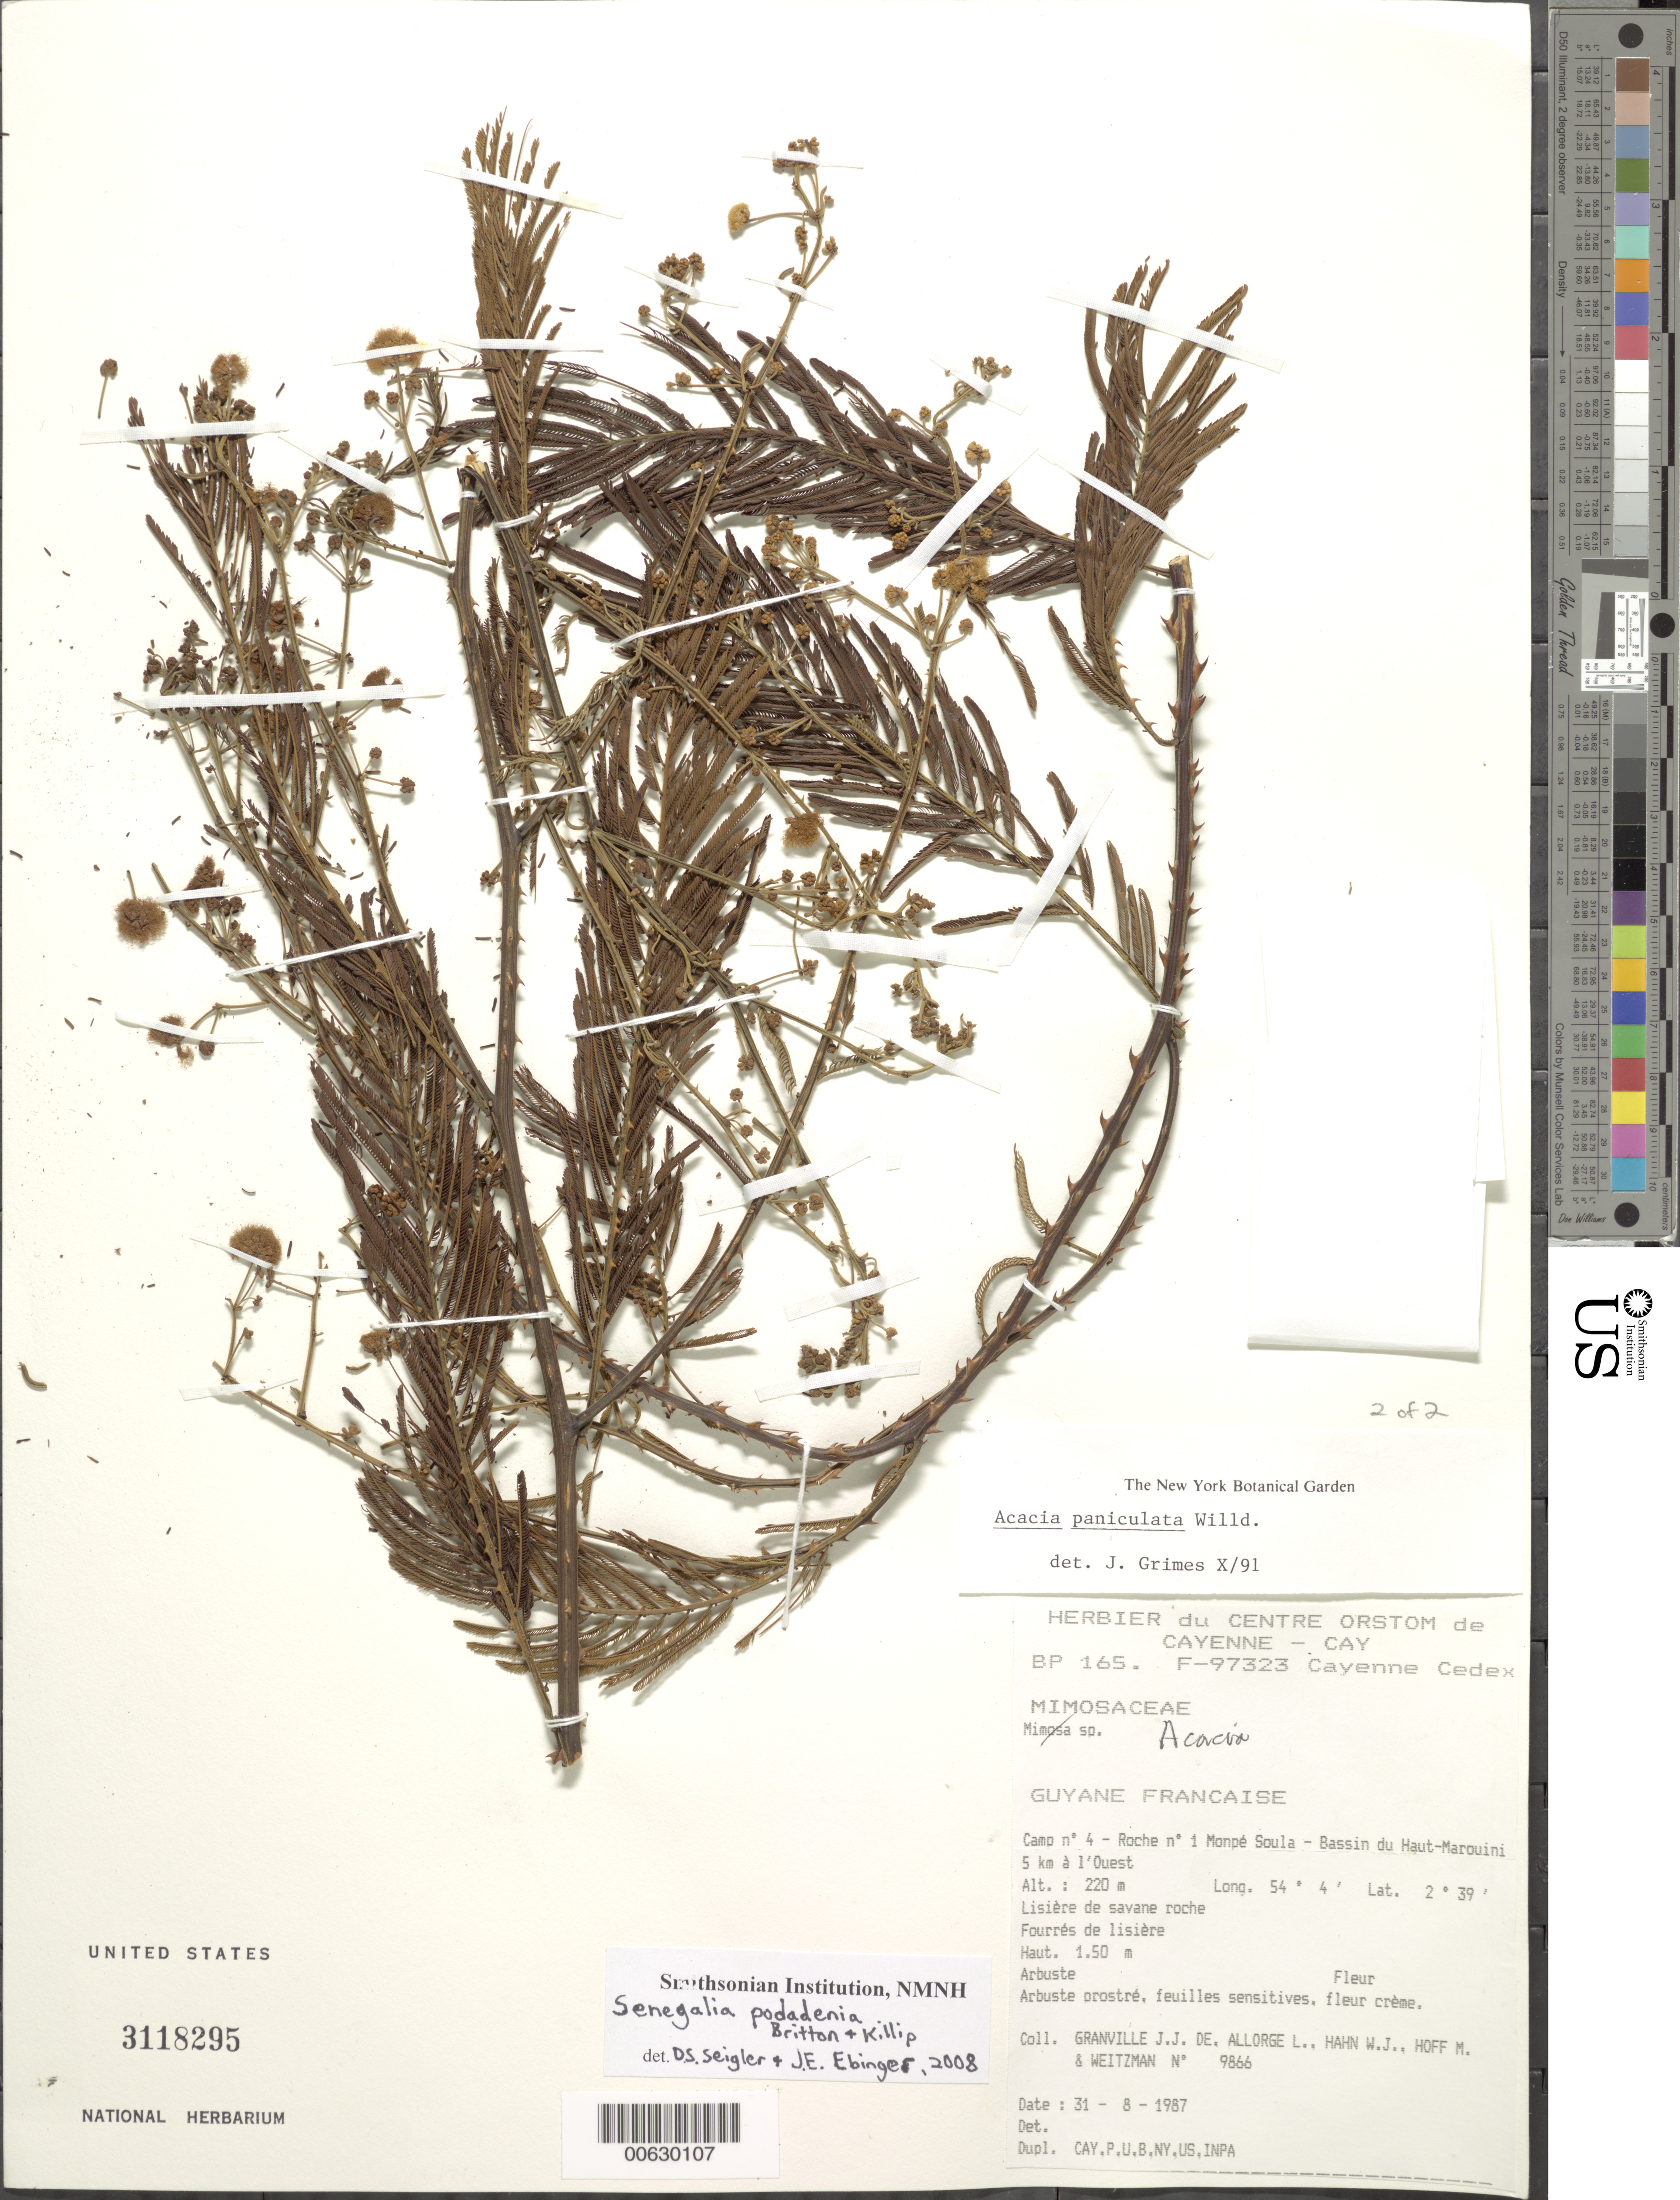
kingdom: Plantae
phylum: Tracheophyta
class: Magnoliopsida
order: Fabales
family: Fabaceae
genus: Senegalia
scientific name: Senegalia podadenia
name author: Britton & Killip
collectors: J.-J. de Granville, L. Allorge, W. J. Hahn, M. Hoff & N. Weitzman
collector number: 9866/BP165/F-97323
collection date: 1987-08-31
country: French Guiana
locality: Camp n 4 - Roche n. 1 Monpe Soula - Bassin du Haut - Marouini. 5 km a l'Quest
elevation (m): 220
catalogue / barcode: US 3118295